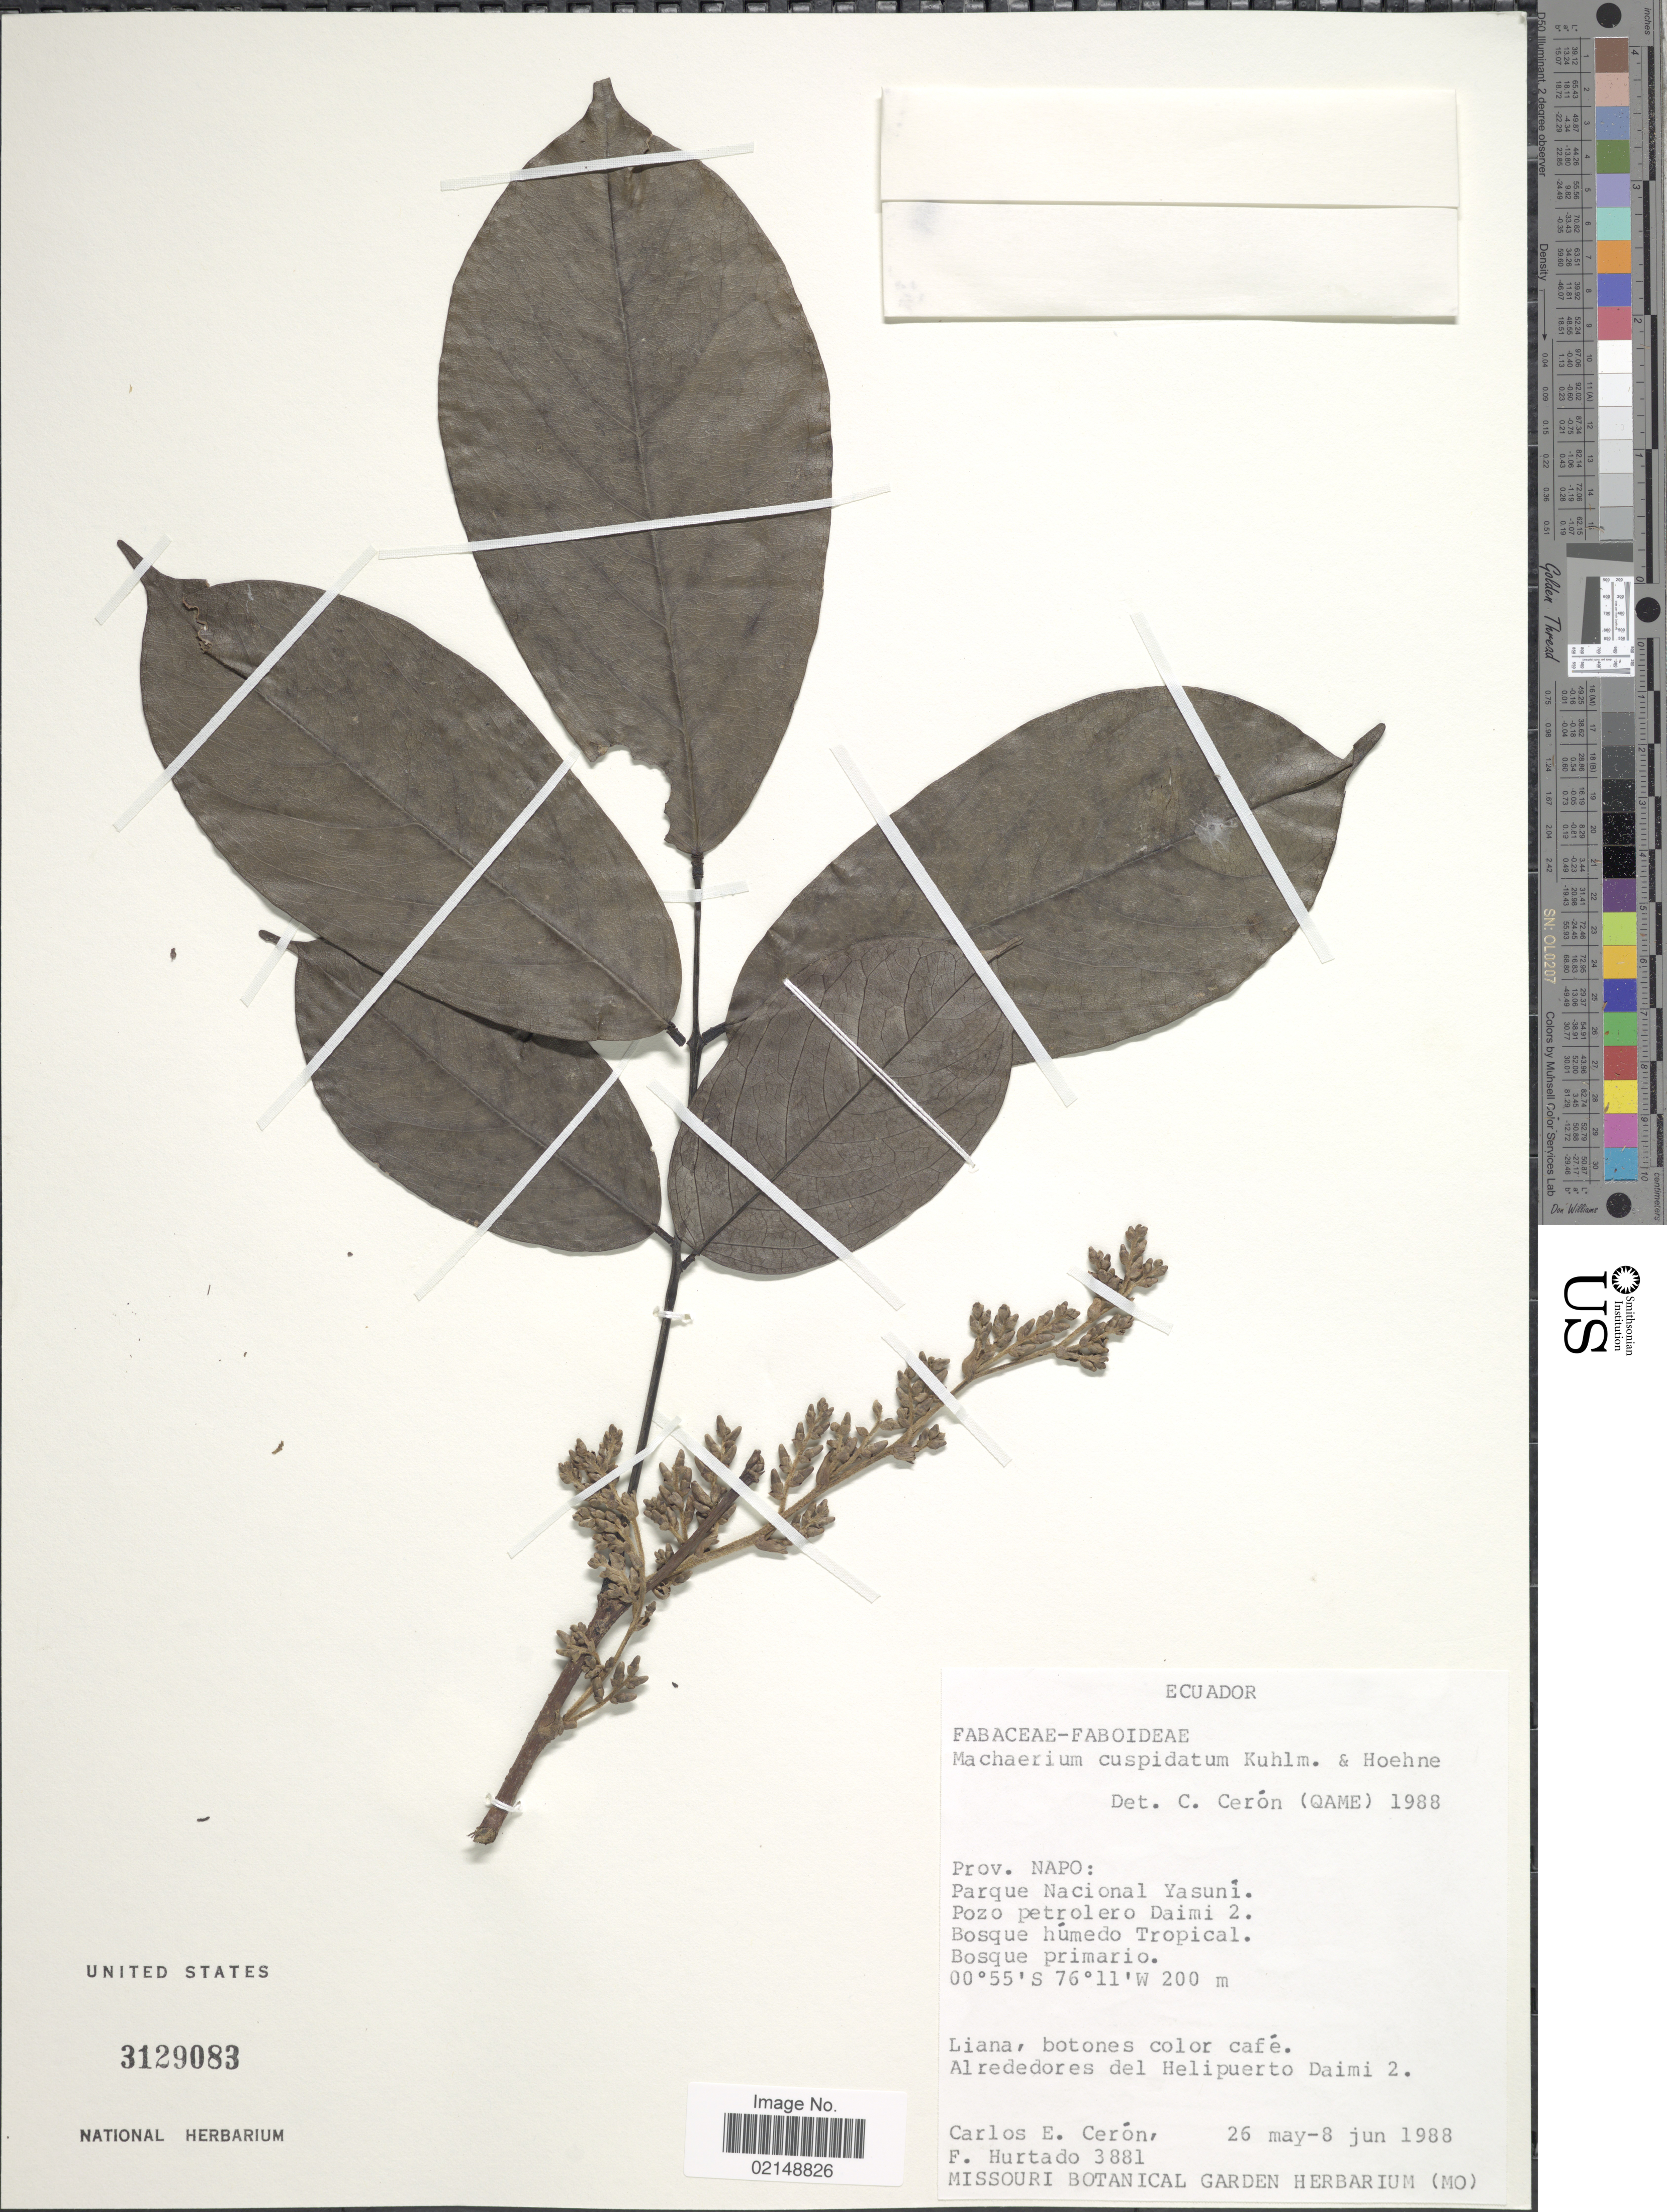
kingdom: Plantae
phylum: Tracheophyta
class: Magnoliopsida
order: Fabales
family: Fabaceae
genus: Machaerium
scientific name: Machaerium cuspidatum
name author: Kuhlm. & Hoehne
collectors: C. E. Cerón M. & F. Hurtado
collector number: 3881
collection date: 1988-05-26/1988-06-08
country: Ecuador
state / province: Napo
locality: Parque Nacional Yasuni, Pozo Petrolero Daimi 2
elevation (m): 200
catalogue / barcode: US 3129083